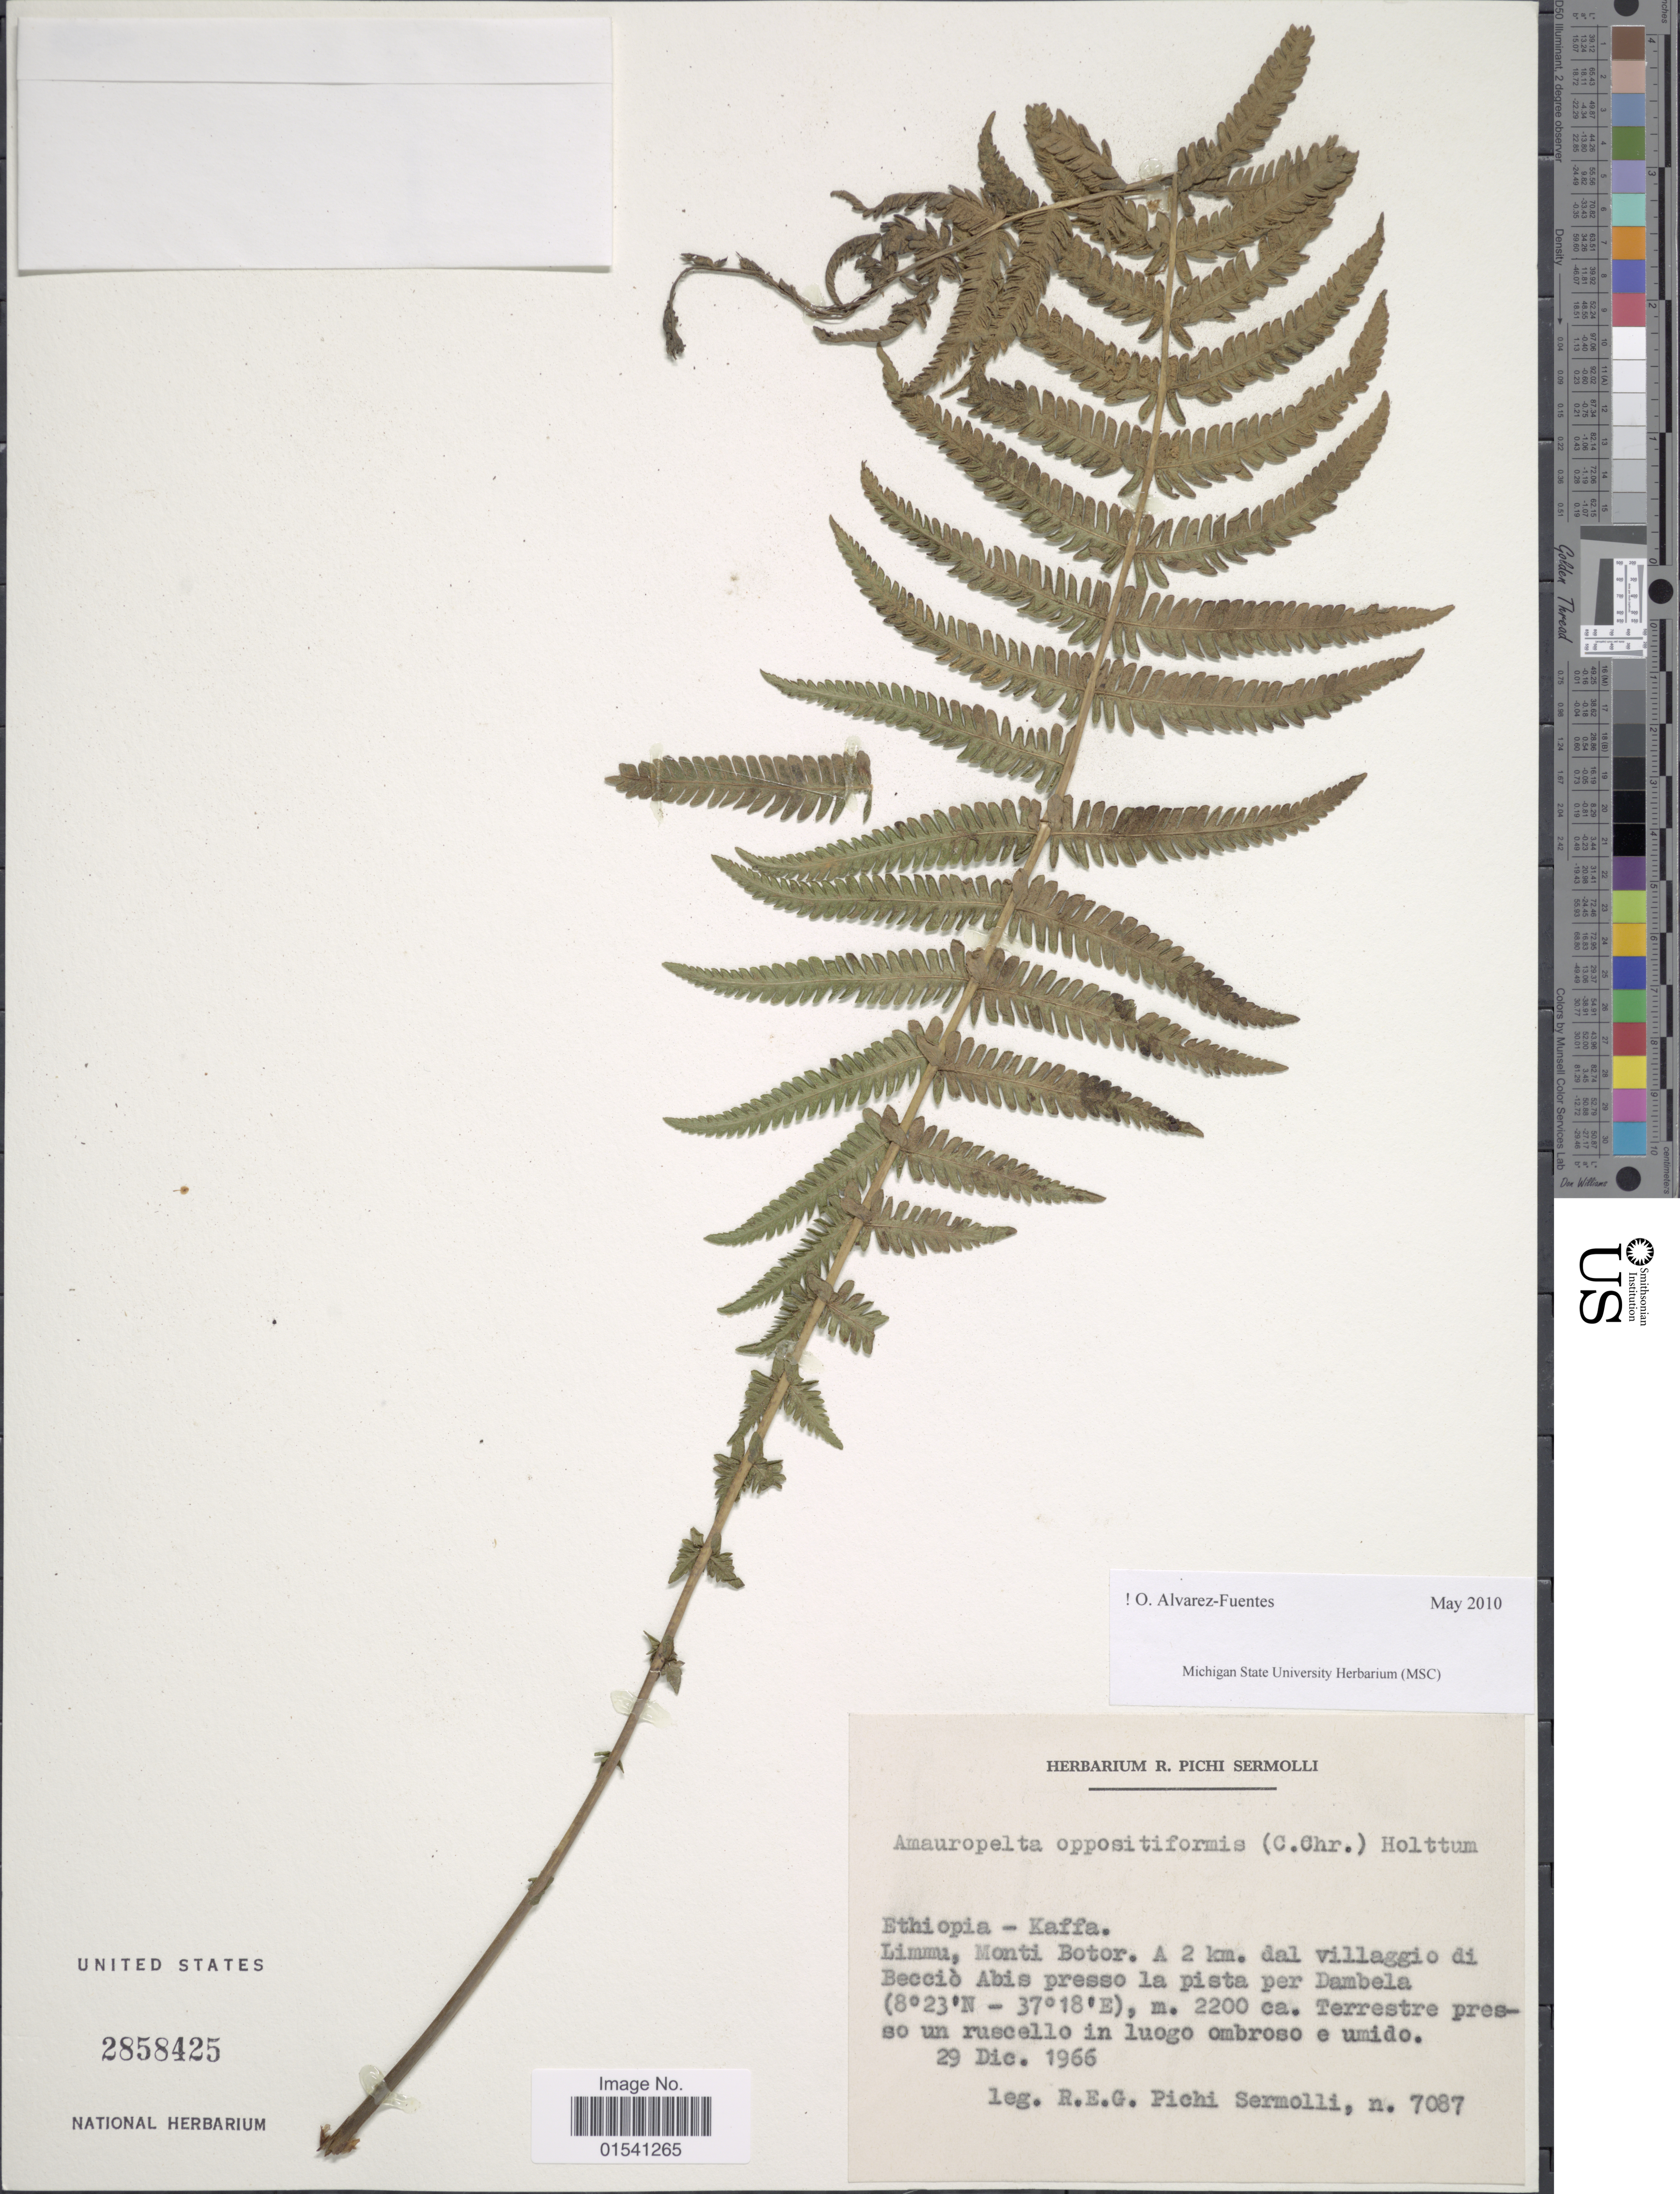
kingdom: Plantae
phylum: Tracheophyta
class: Polypodiopsida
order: Polypodiales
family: Thelypteridaceae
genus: Amauropelta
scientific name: Amauropelta oppositiformis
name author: (C. Chr.) Holttum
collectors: R. E. Pichi-Sermolli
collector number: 7087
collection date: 1966-12-29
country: Ethiopia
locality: Kaffa. Limmu, Monti Botor. A 2 km. dal villaggio di Becció Abis presso la pista per Dambela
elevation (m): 2200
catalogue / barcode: US 2858425